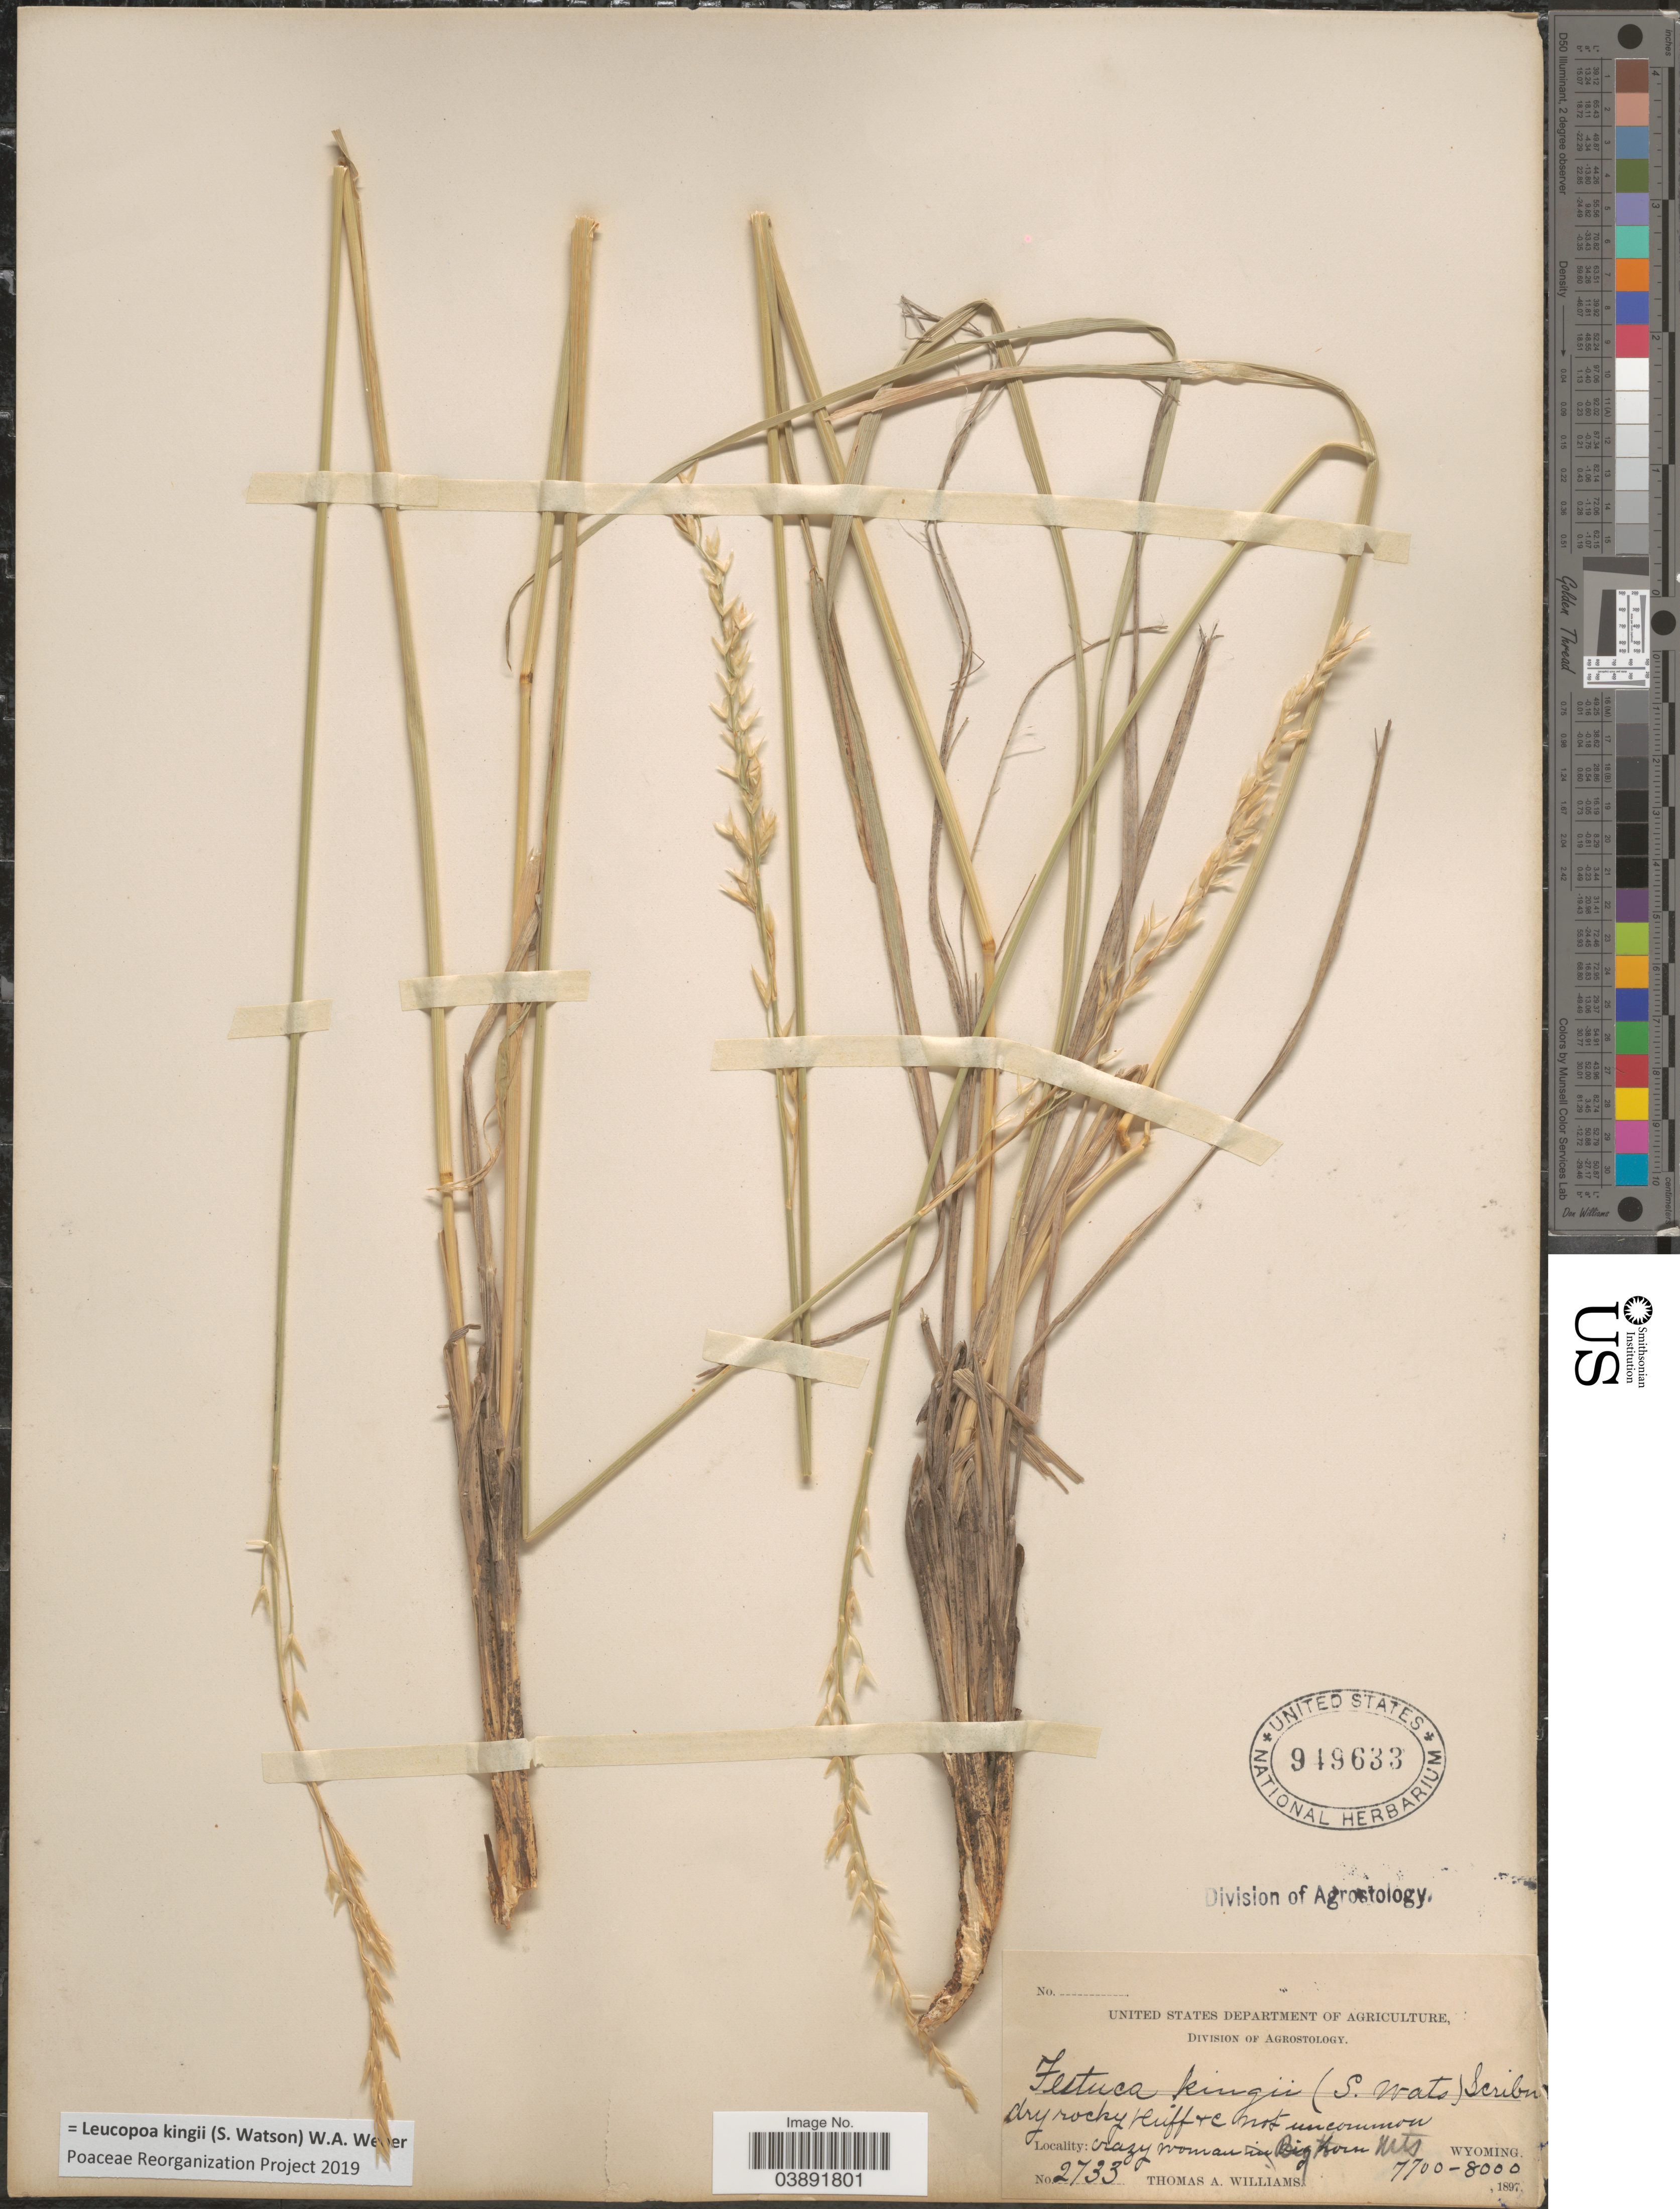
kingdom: Plantae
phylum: Tracheophyta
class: Liliopsida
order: Poales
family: Poaceae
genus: Hesperochloa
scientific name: Hesperochloa kingii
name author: (S. Watson) Rydb.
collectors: T. A. Williams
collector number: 2733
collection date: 1897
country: United States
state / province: Wyoming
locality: Crazy Woman in Big Horn Mts.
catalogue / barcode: US 949633